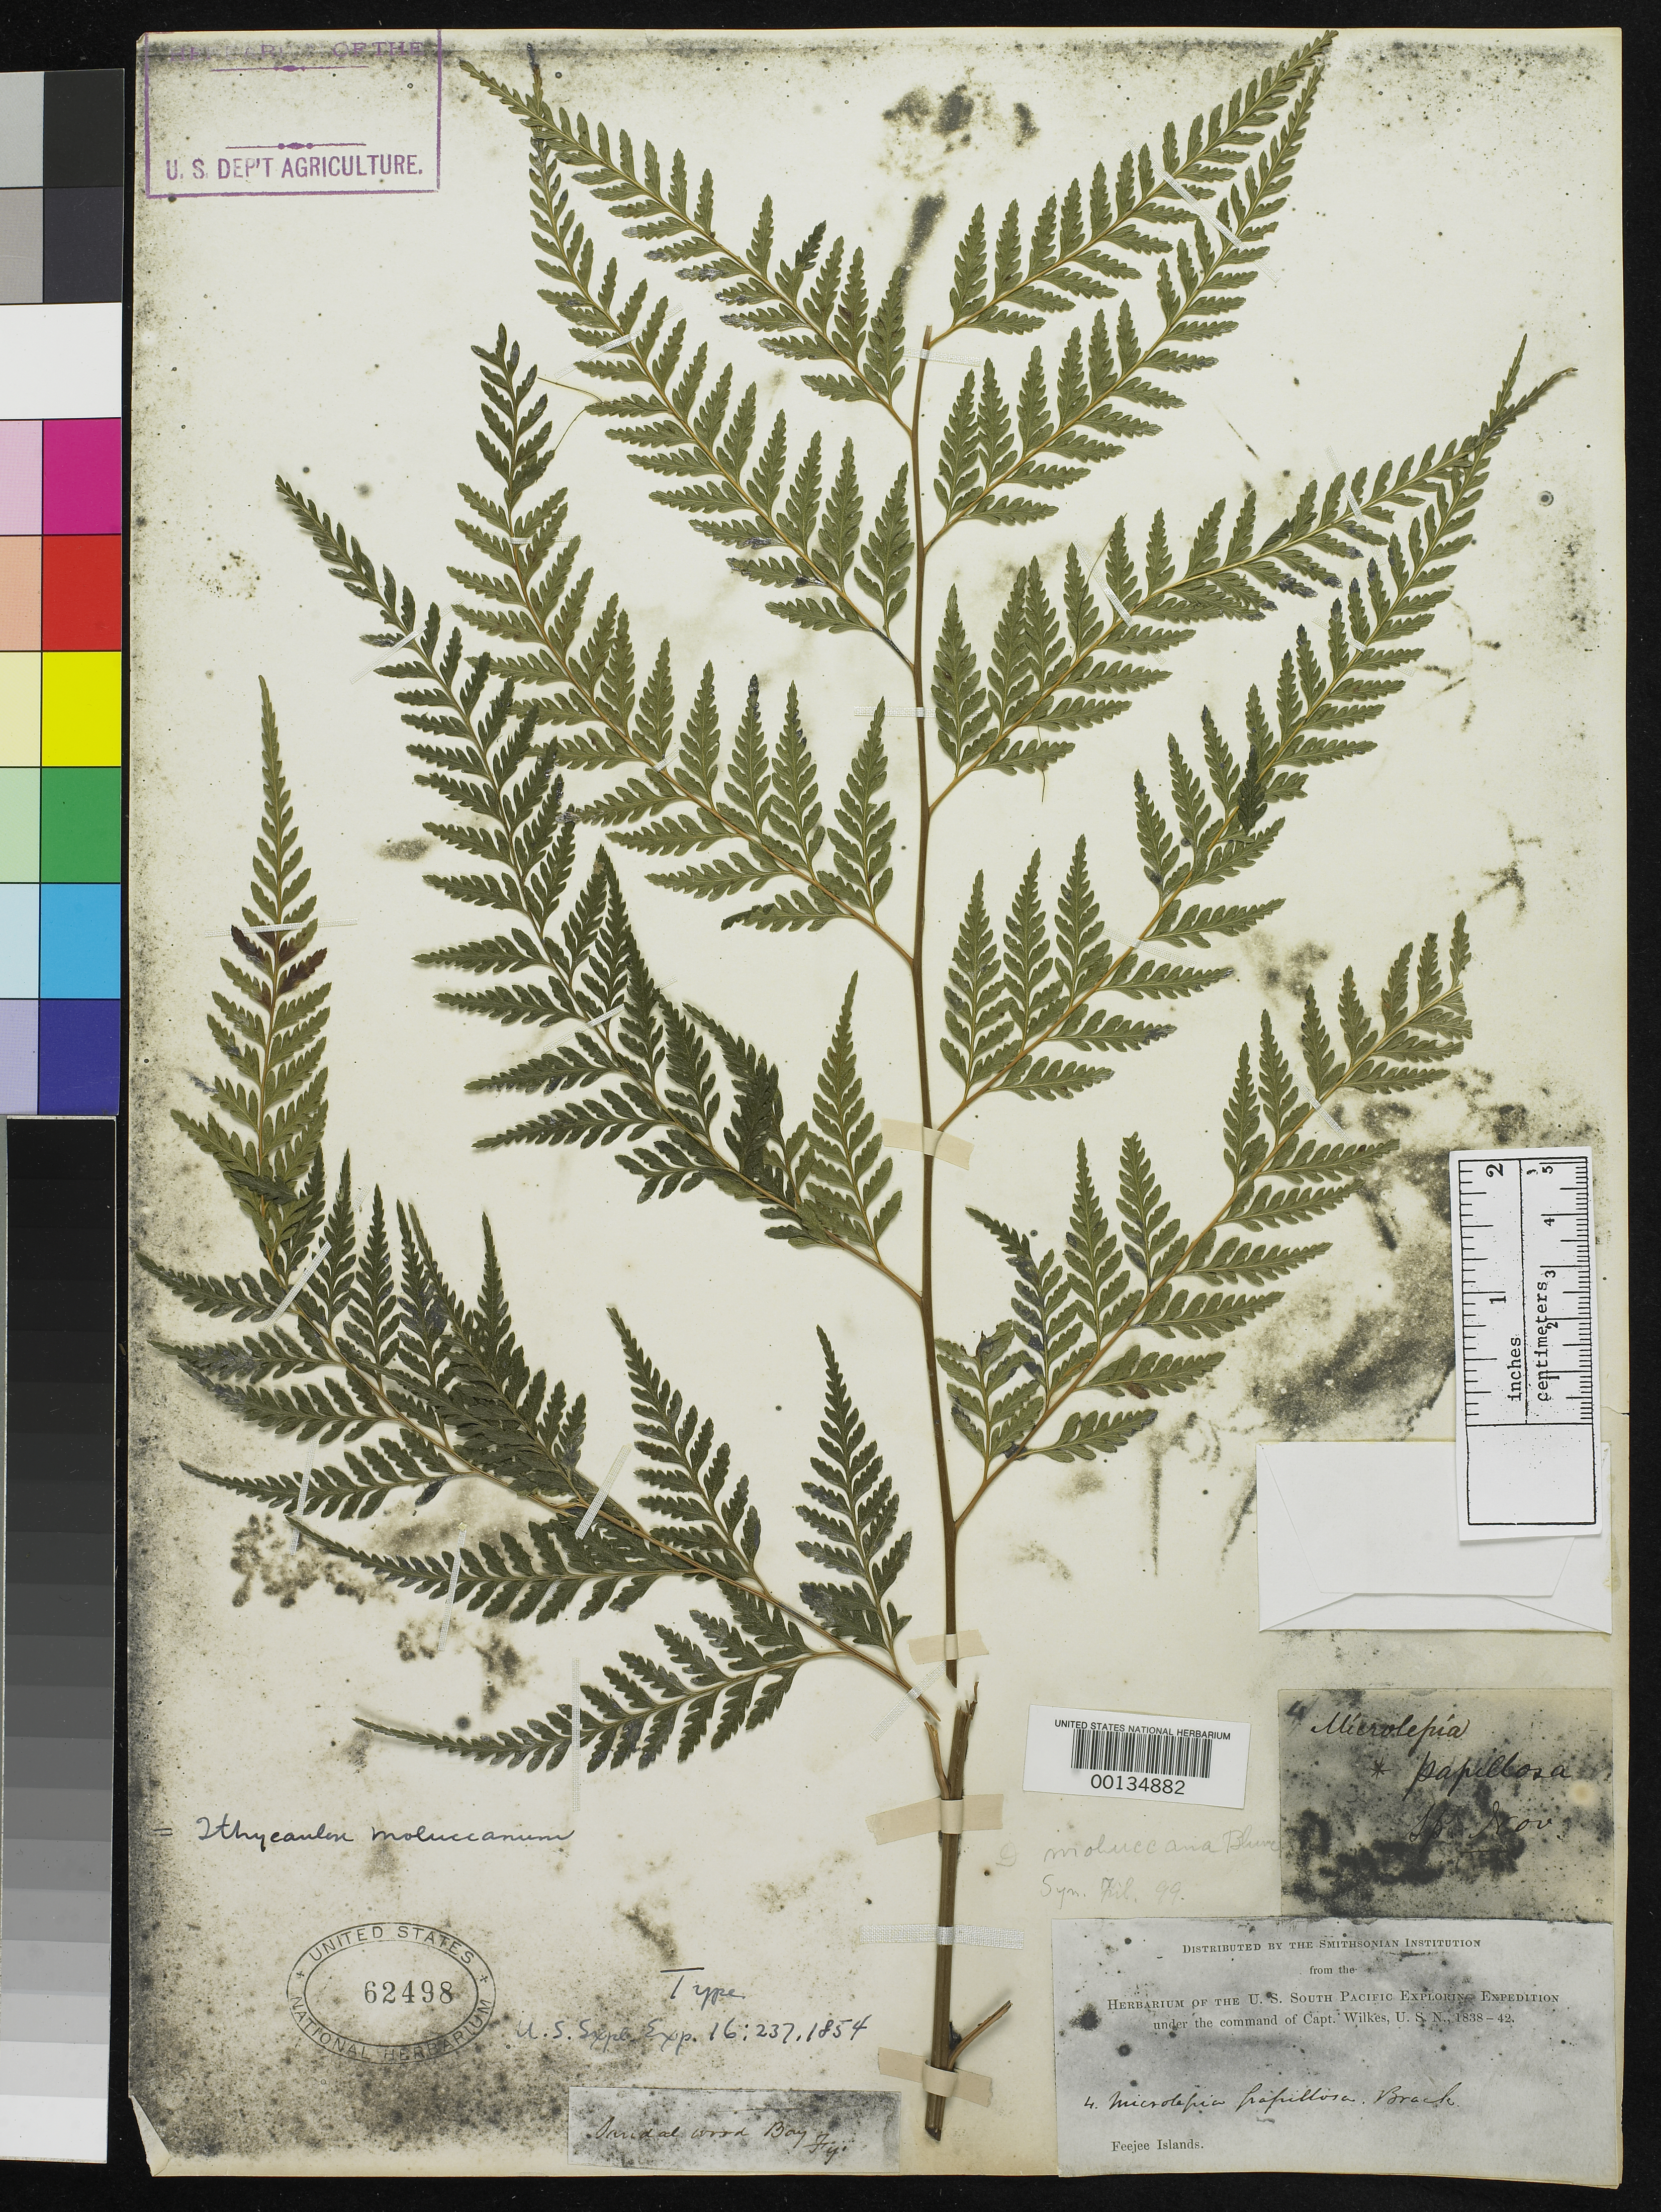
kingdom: Plantae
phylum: Tracheophyta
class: Polypodiopsida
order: Polypodiales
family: Dennstaedtiaceae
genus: Microlepia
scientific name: Microlepia papillosa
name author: Brack. in Wilkes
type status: Holotype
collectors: Wilkes Explor. Exped.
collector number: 4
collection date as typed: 1838 to -- --- 1842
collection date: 1838/1842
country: Fiji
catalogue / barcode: US 62498